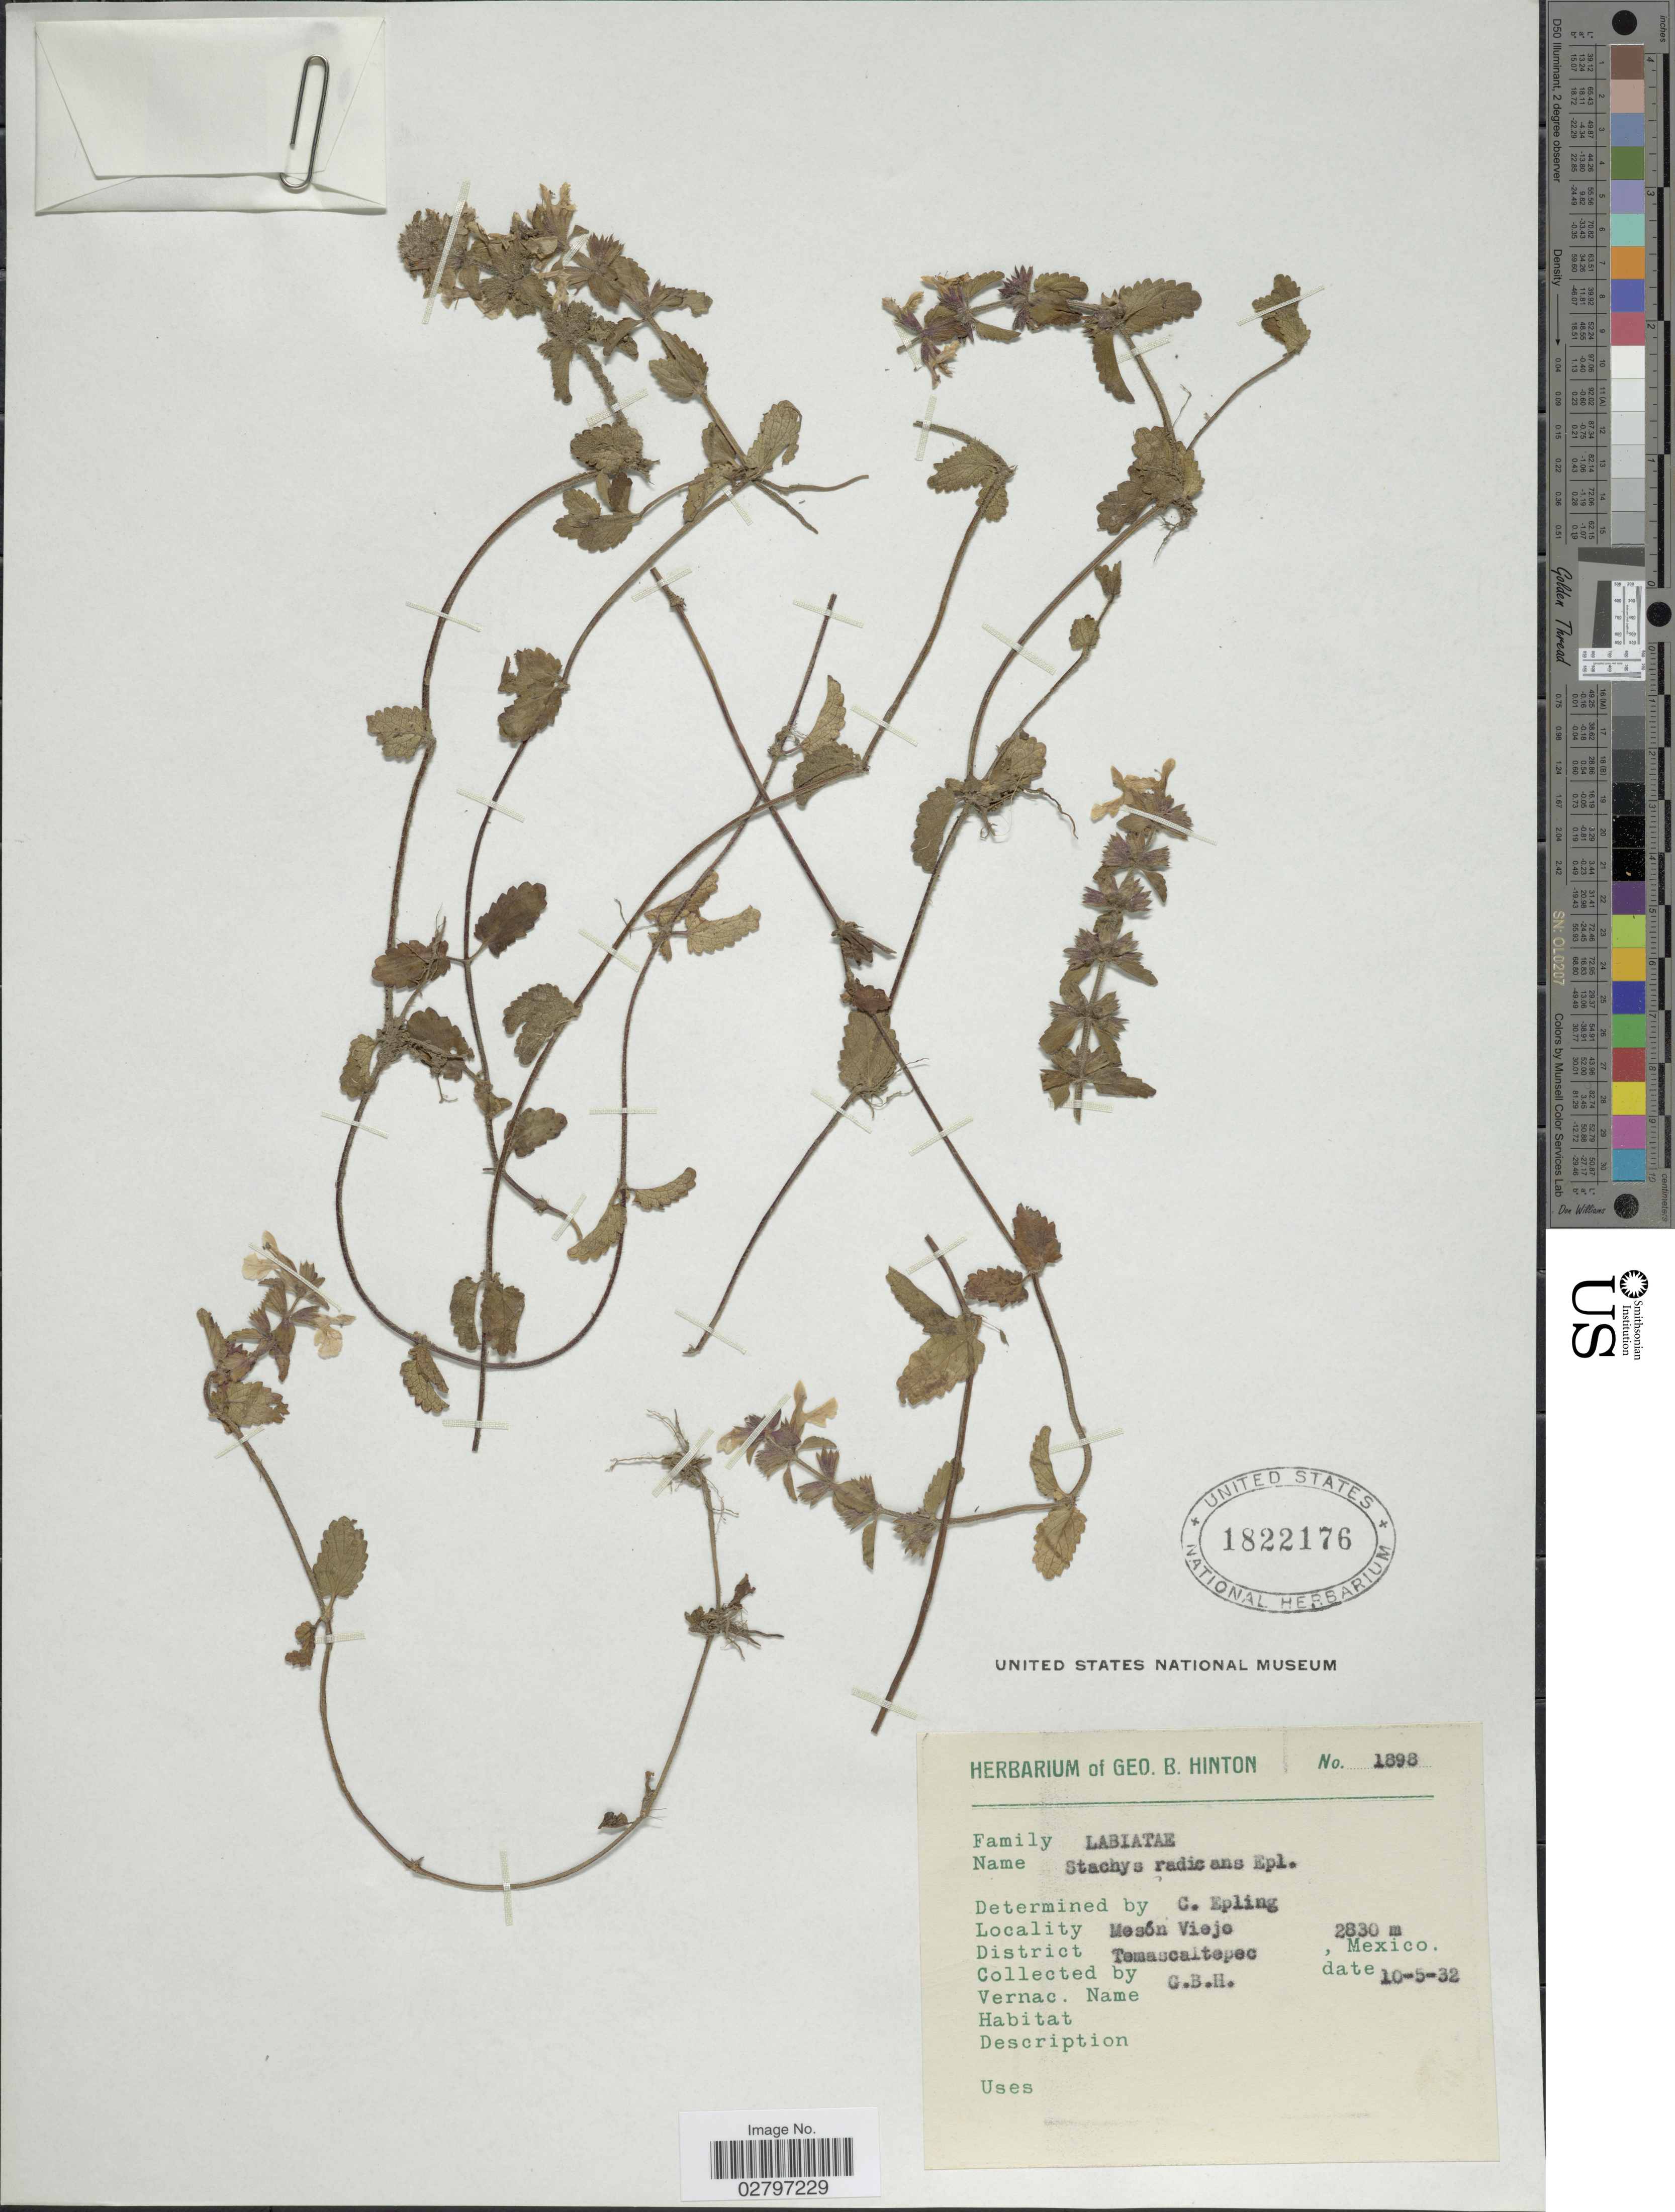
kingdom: Plantae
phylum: Tracheophyta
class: Magnoliopsida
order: Lamiales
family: Lamiaceae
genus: Stachys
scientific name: Stachys radicans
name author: Epling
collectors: G. B. Hinton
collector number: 1898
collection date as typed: Transcribed d/m/y: 10/5/32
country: Mexico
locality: Mesón Vieje. Temascaltepec.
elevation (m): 2830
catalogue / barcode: US 1822176